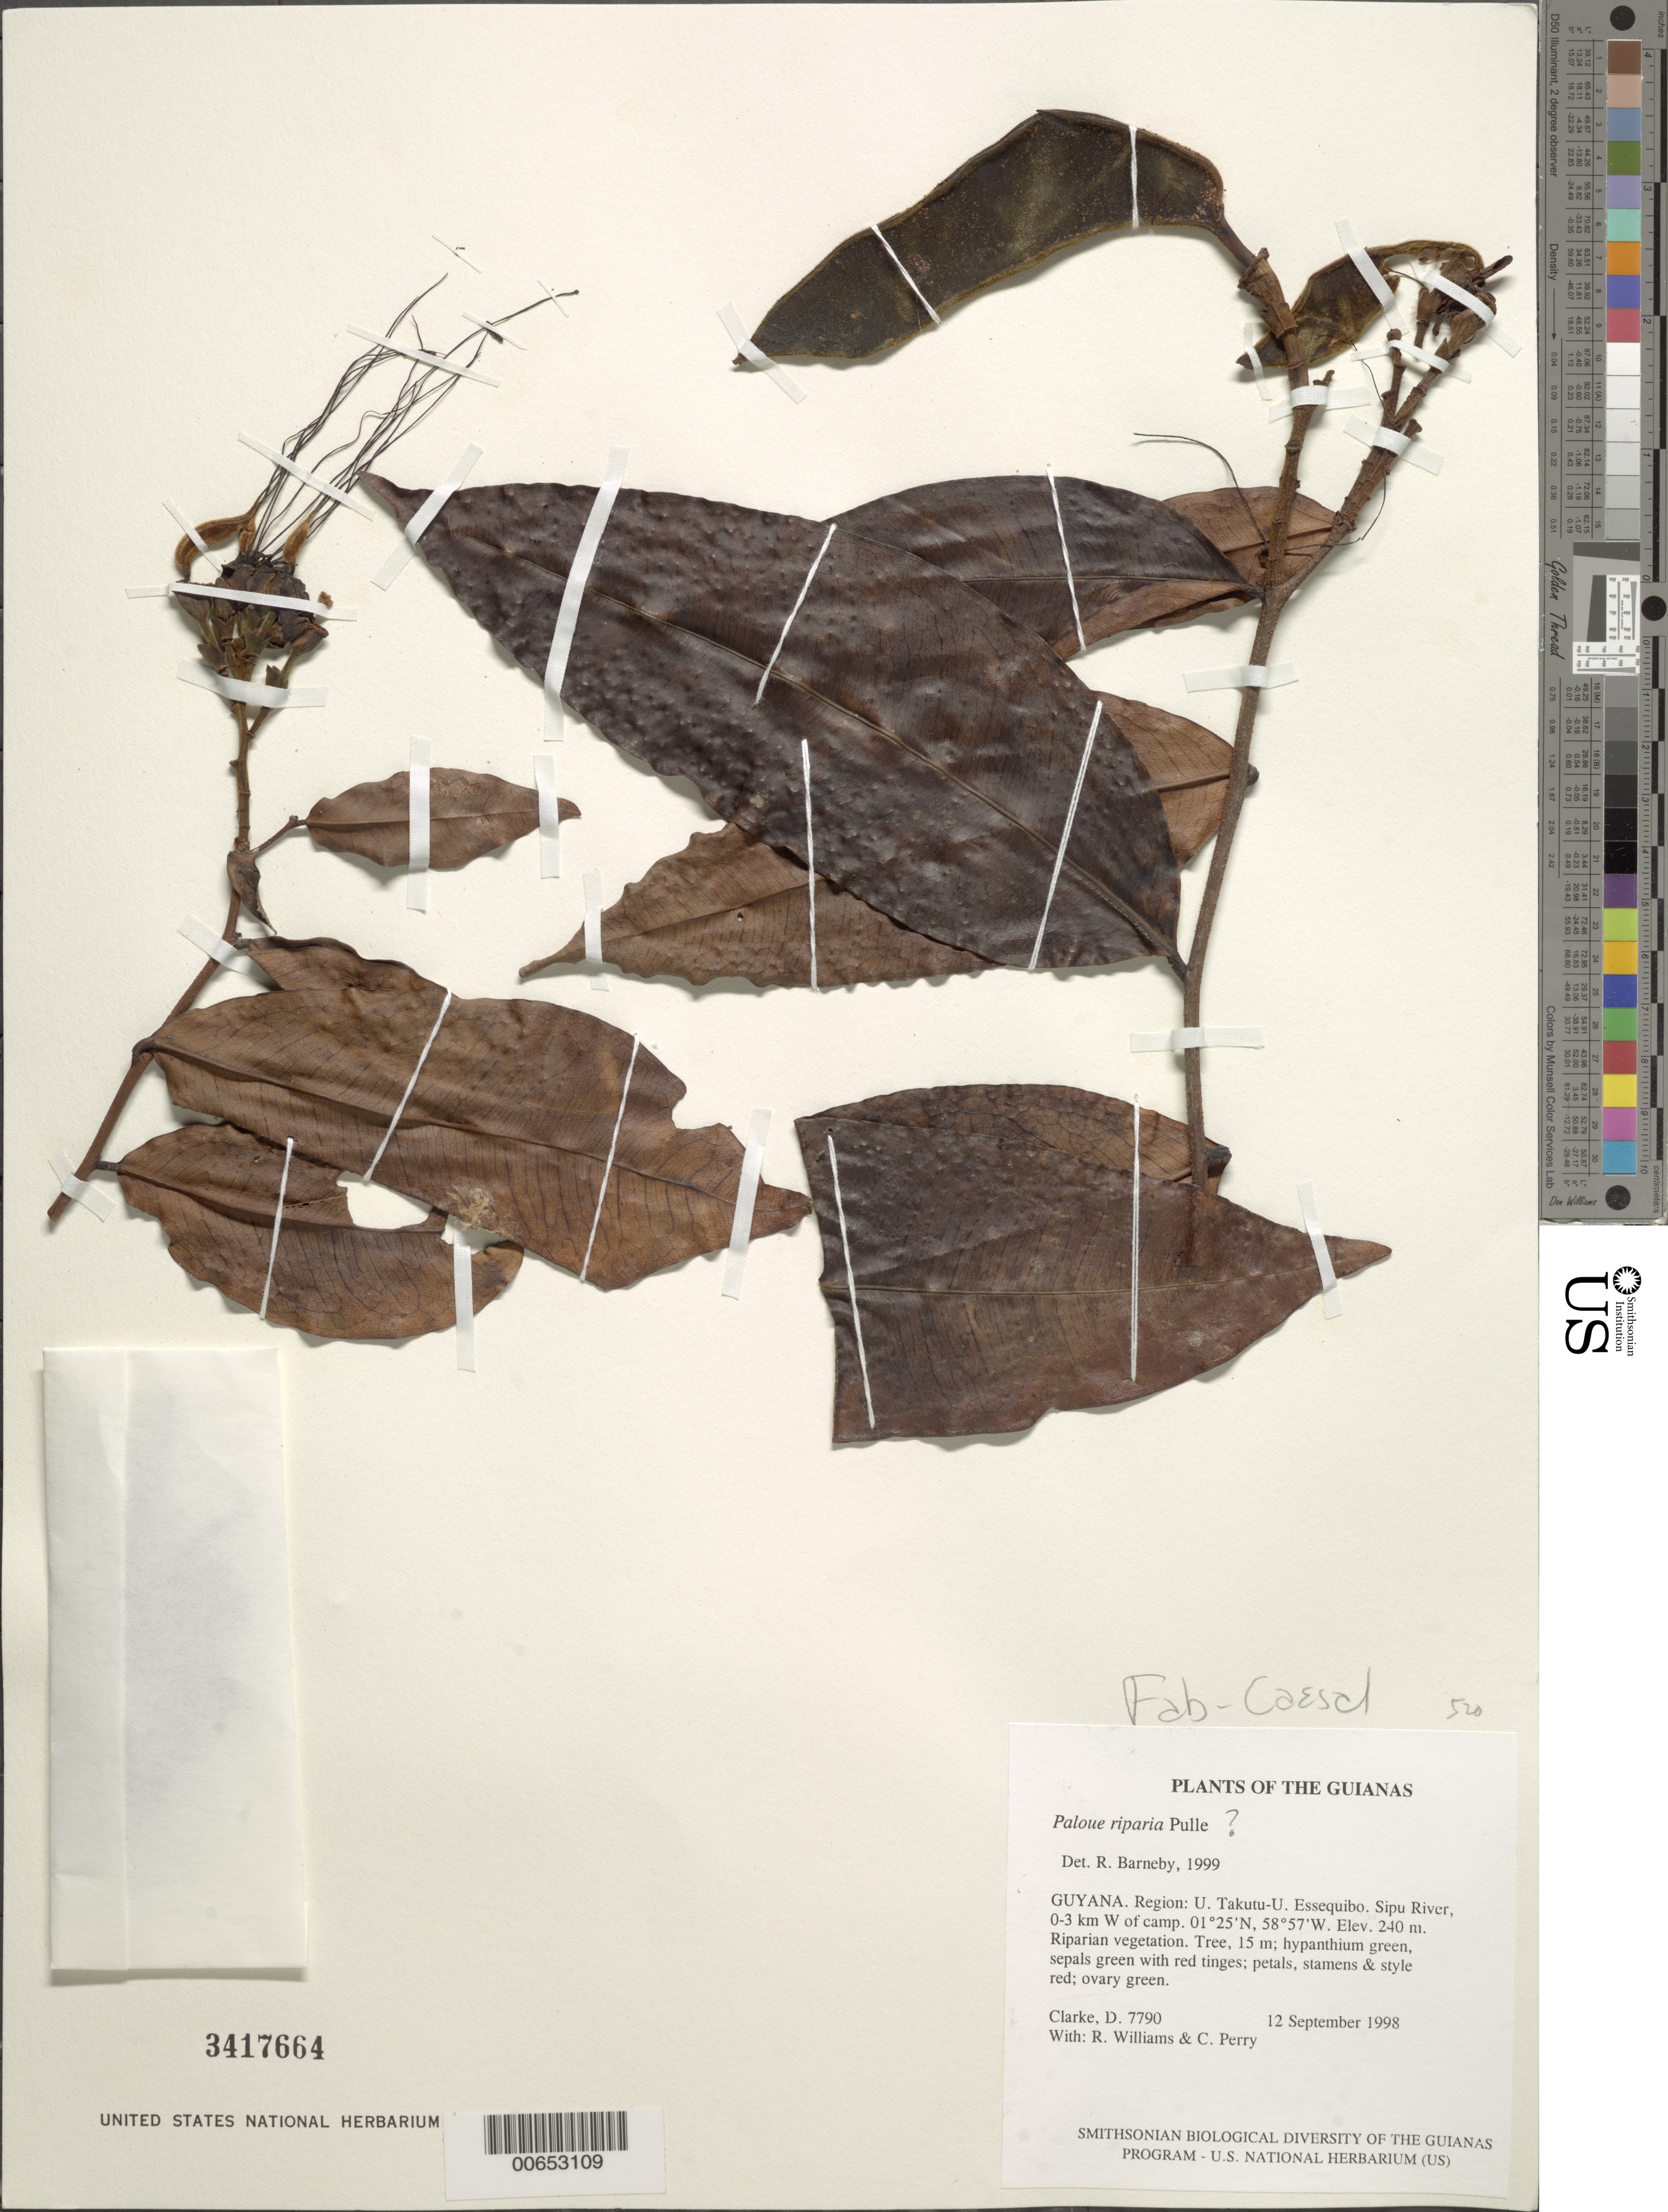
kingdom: Plantae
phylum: Tracheophyta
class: Magnoliopsida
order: Fabales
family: Fabaceae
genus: Paloue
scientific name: Paloue induta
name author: Sandwith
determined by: Redden, K. M.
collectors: H. D. Clarke, R. Williams & C. Perry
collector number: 7790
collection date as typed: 12 September 1998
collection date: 1998-09-12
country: Guyana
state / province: U. Takutu-U. Essequibo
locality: Sipu River, 0-3 km W of camp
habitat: Riparian vegetation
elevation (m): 240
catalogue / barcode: US 3417664